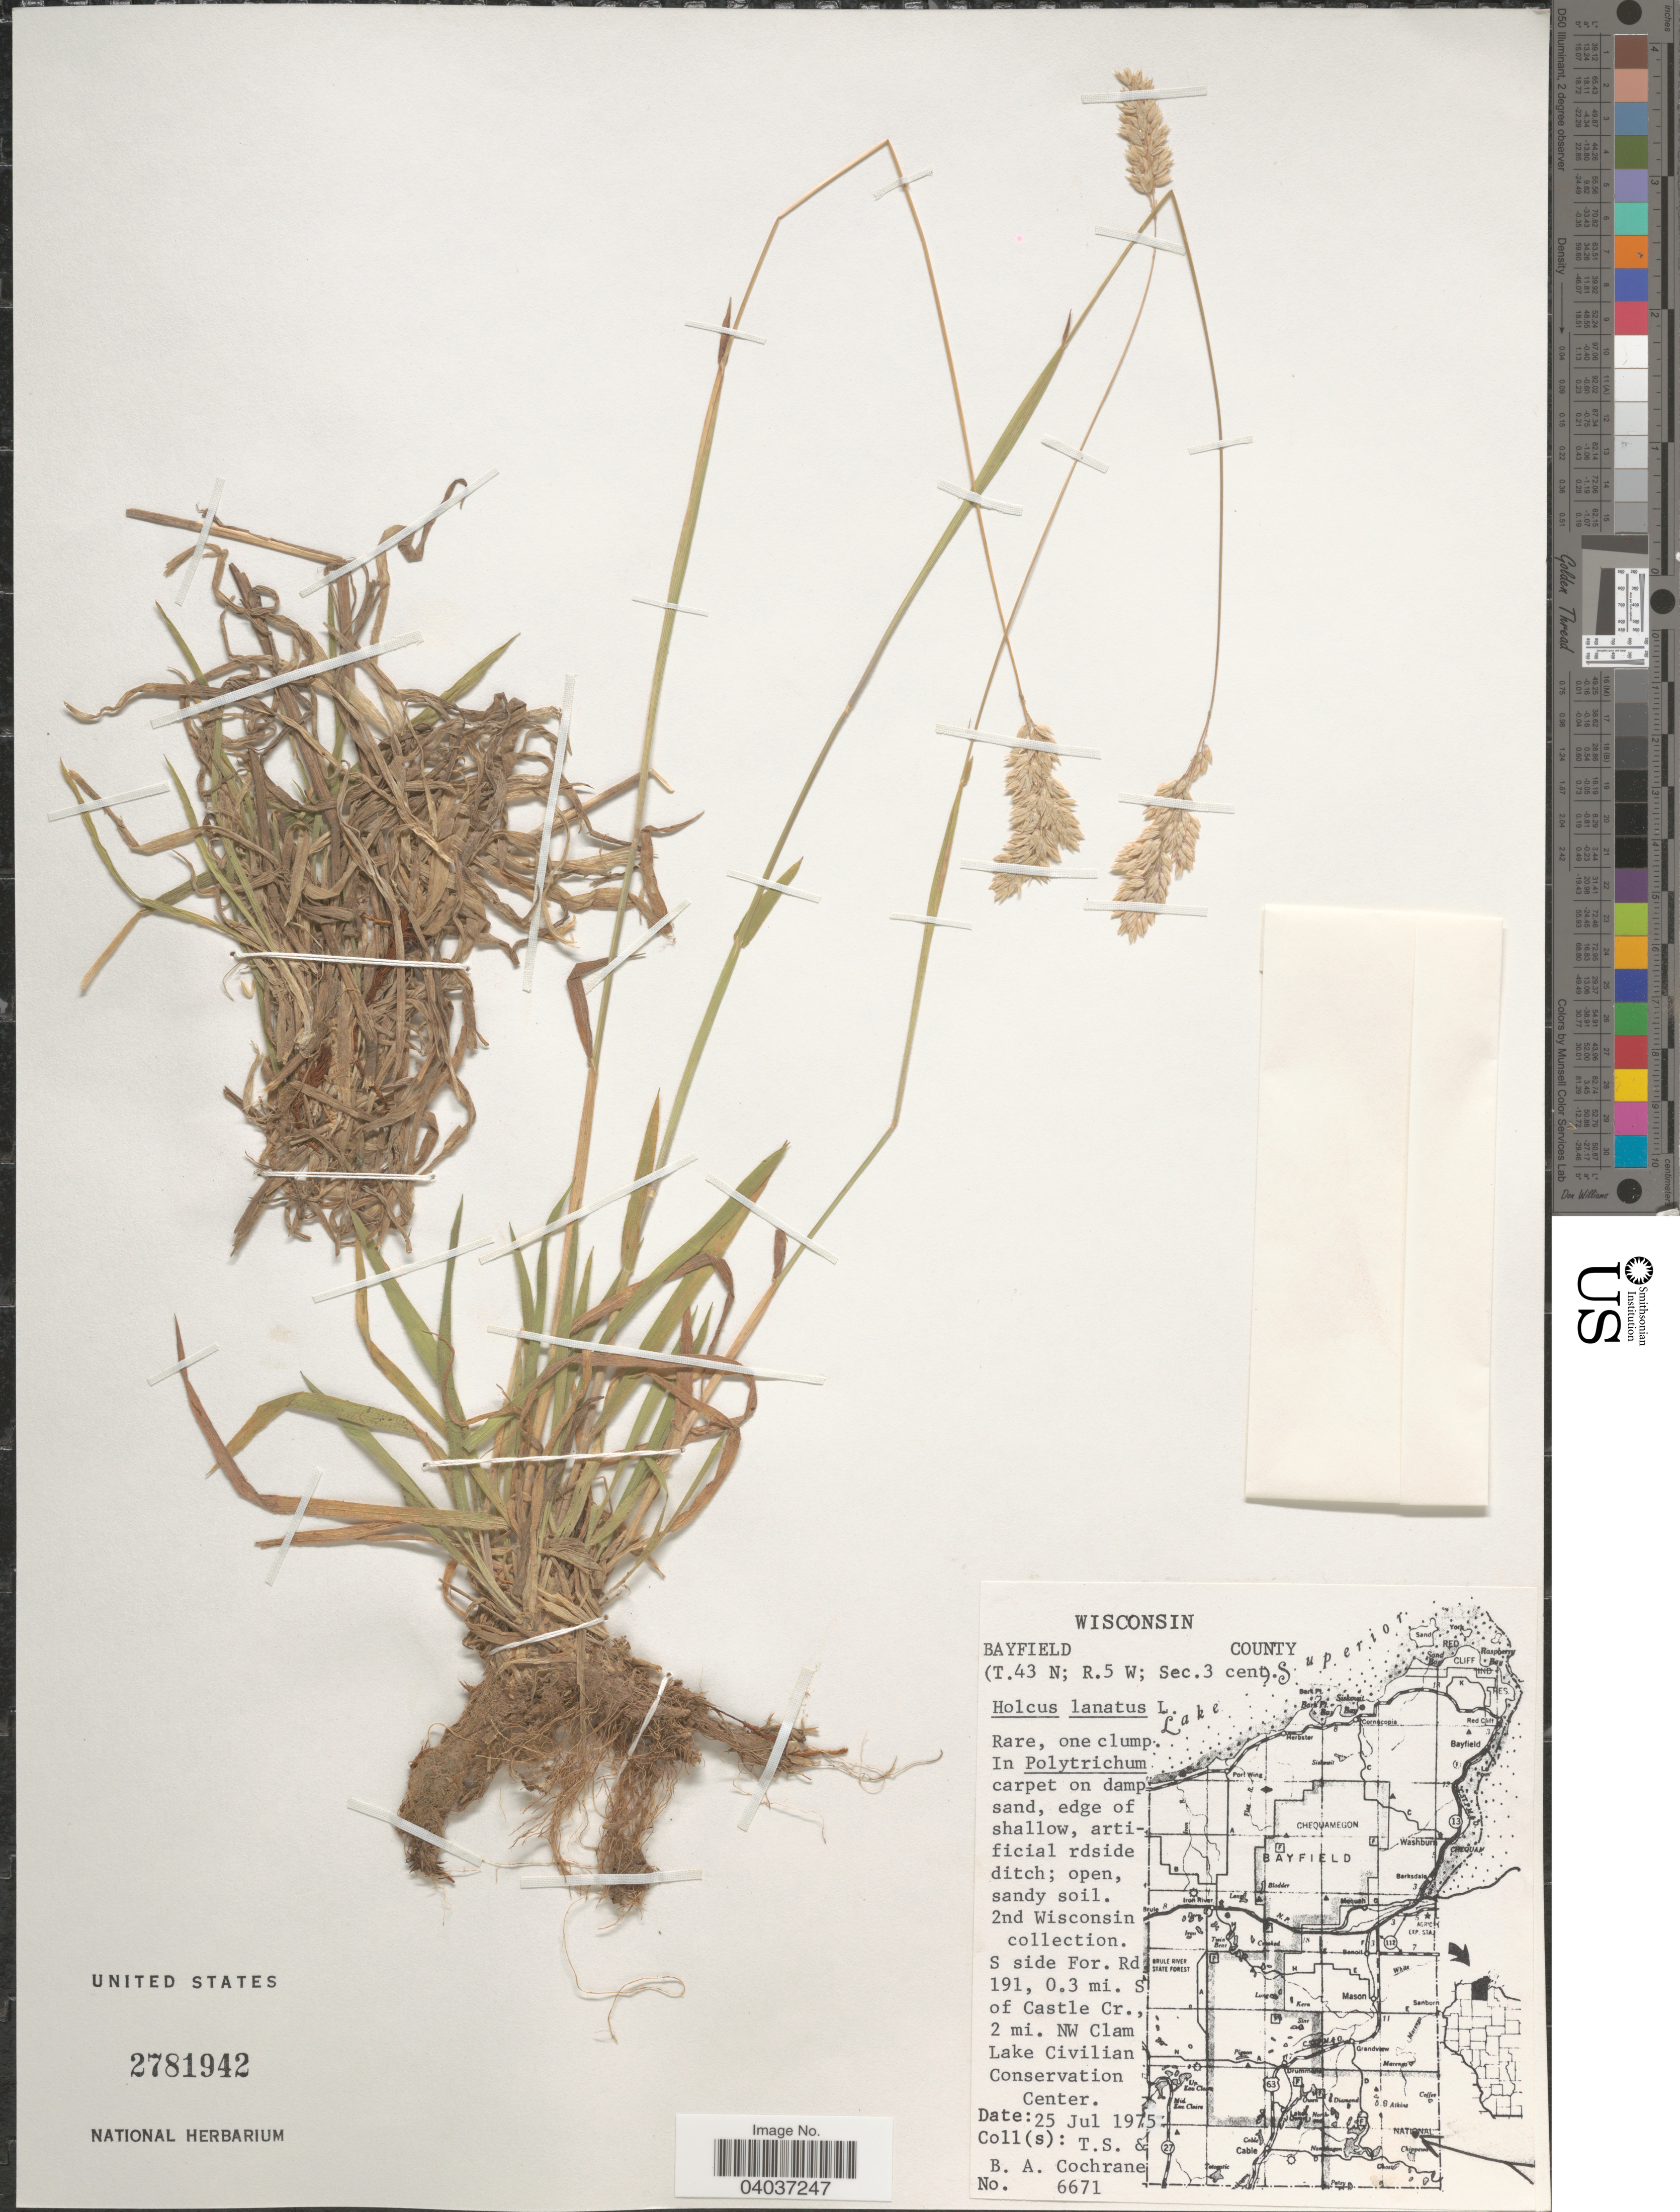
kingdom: Plantae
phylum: Tracheophyta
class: Liliopsida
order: Poales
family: Poaceae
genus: Holcus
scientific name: Holcus lanatus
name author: L.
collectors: T. S. Cochrane & B. Cochrane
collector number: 6671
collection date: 1975-07-25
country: United States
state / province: Wisconsin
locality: Bayfield County. (T. 43 N; R.5 W; Sec.3 cent). S side For. Rd. 191, 0.3 mi. S of Castle Cr., 2 mi. NW Clam Lake Civilian Conservation Center.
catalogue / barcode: US 2781942